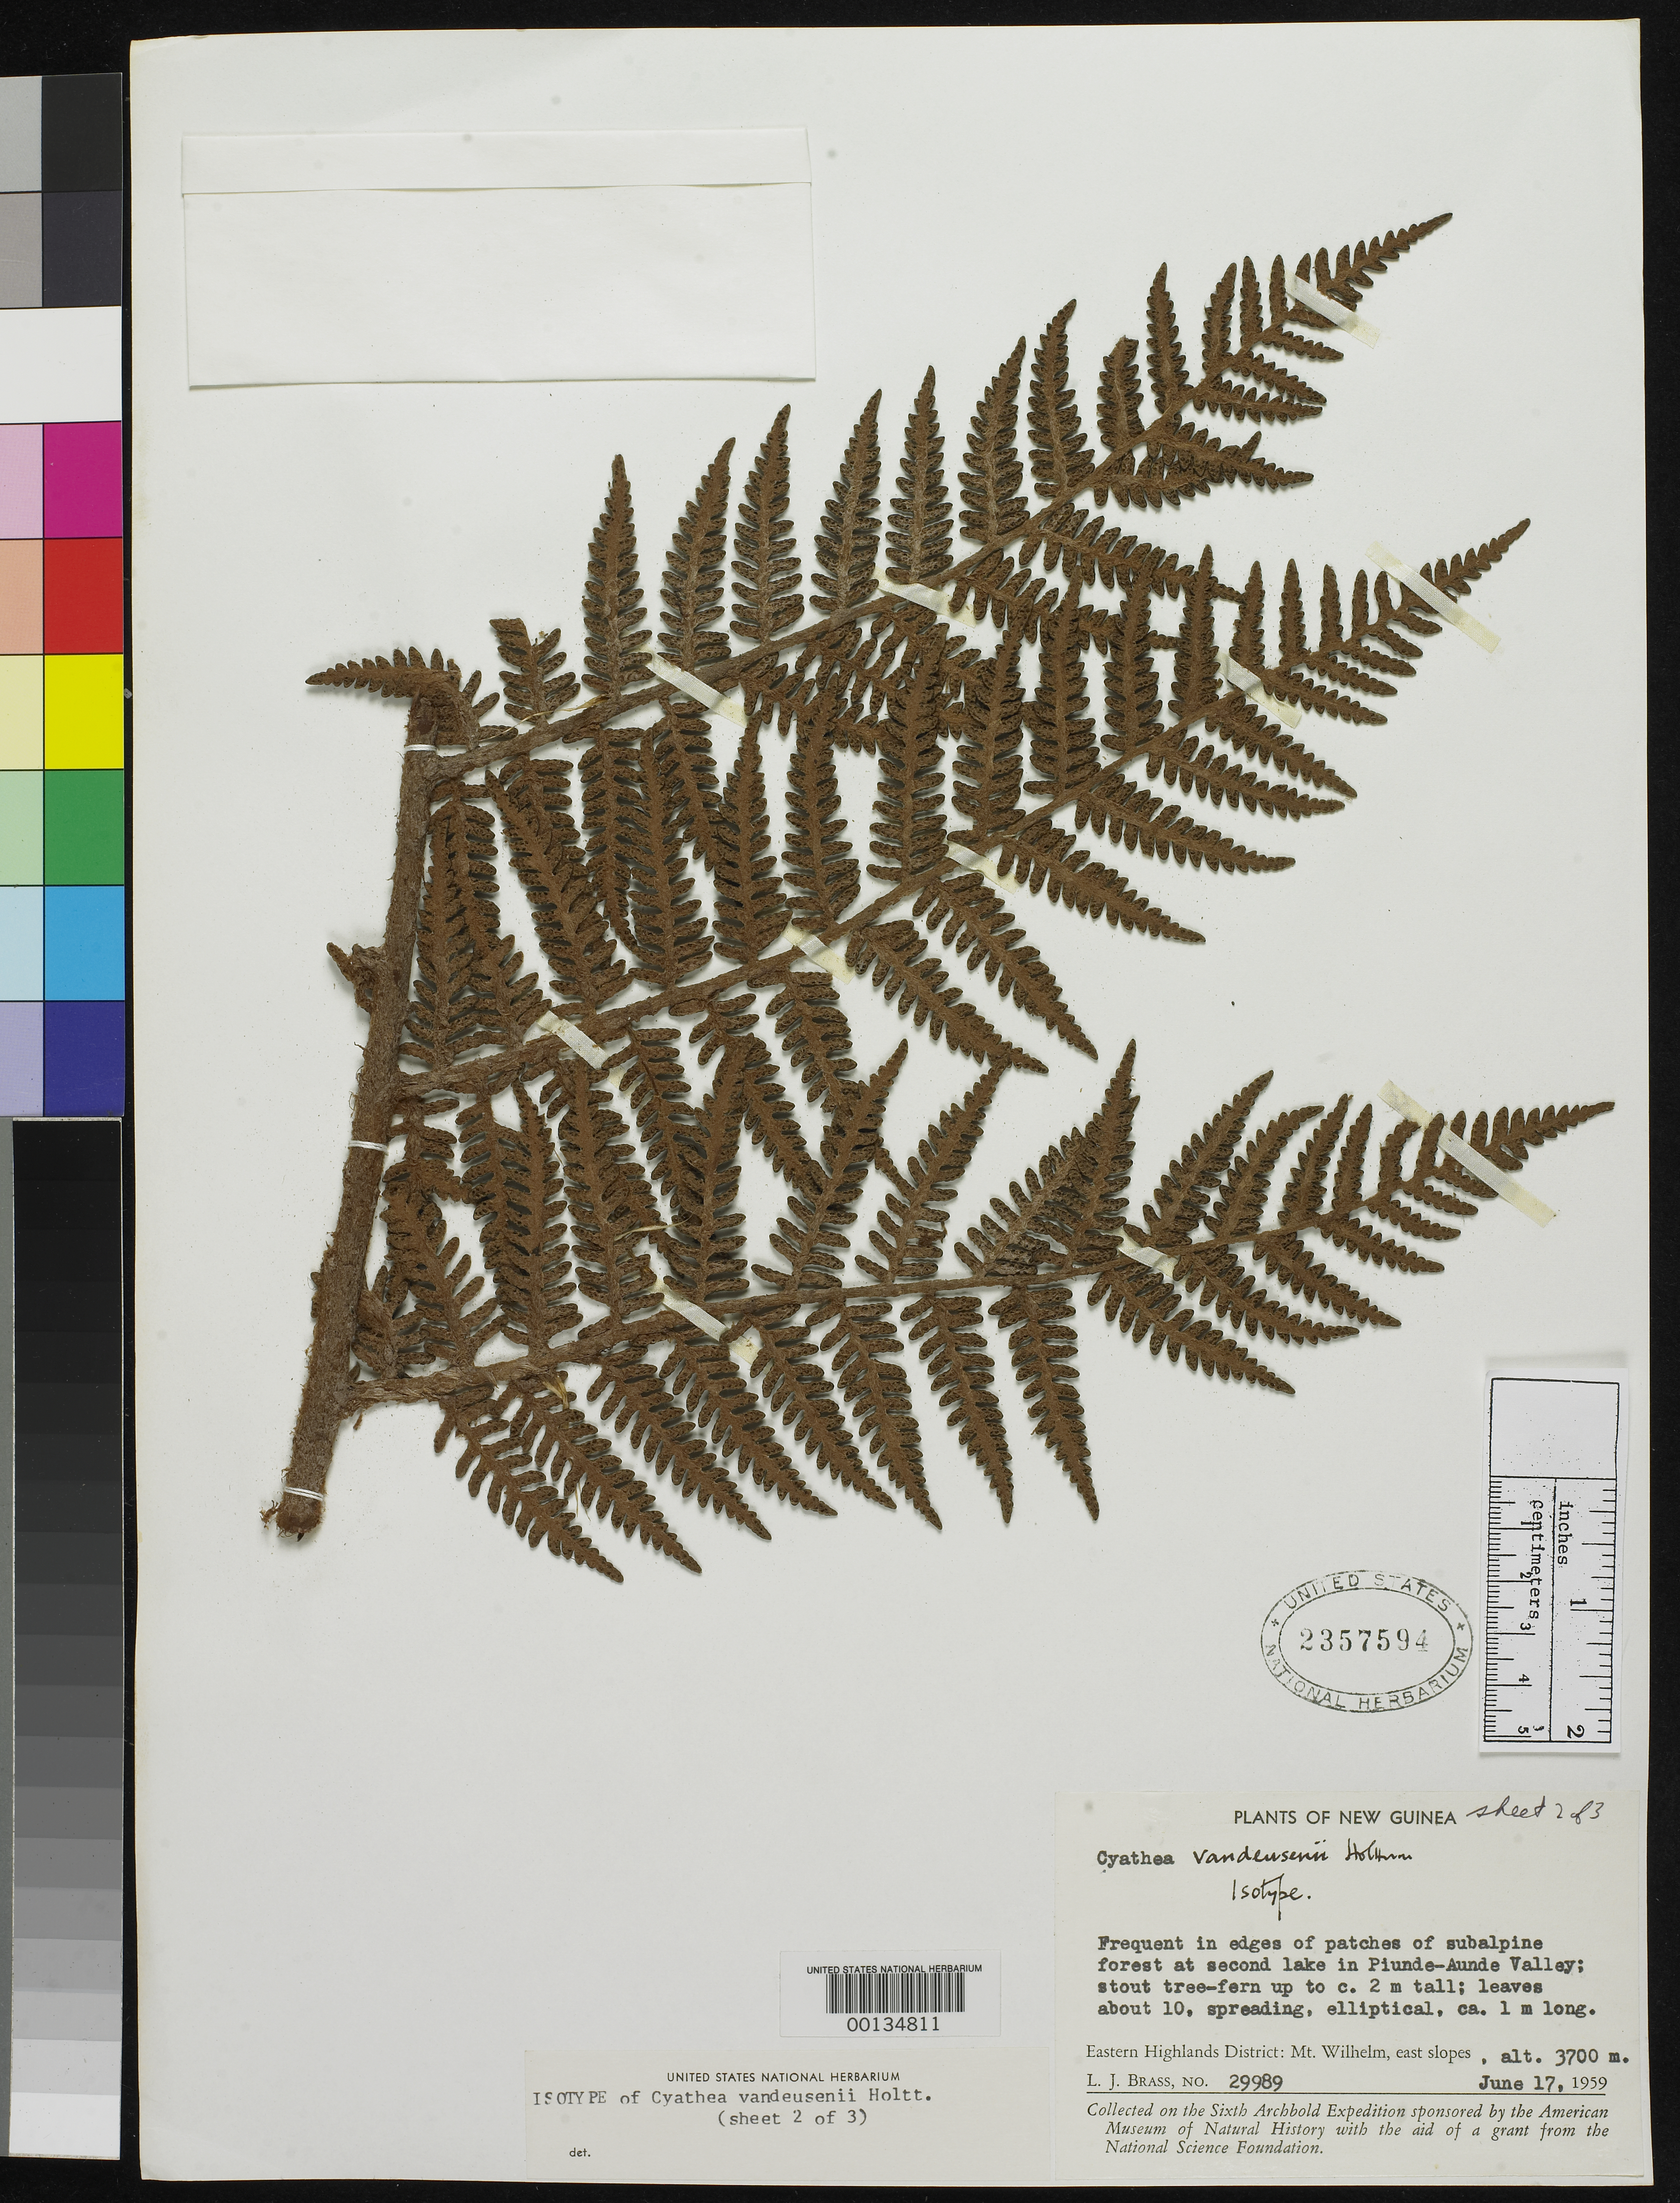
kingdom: Plantae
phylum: Tracheophyta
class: Polypodiopsida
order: Cyatheales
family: Cyatheaceae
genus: Cyathea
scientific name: Cyathea vandeusenii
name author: Holttum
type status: Isotype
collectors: L. J. Brass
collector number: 29989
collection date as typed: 17 Jun 1959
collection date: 1959-06-17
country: Papua New Guinea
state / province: Eastern Highlands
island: New Guinea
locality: Mt. Wilhelm.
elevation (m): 3700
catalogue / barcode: US 2357594